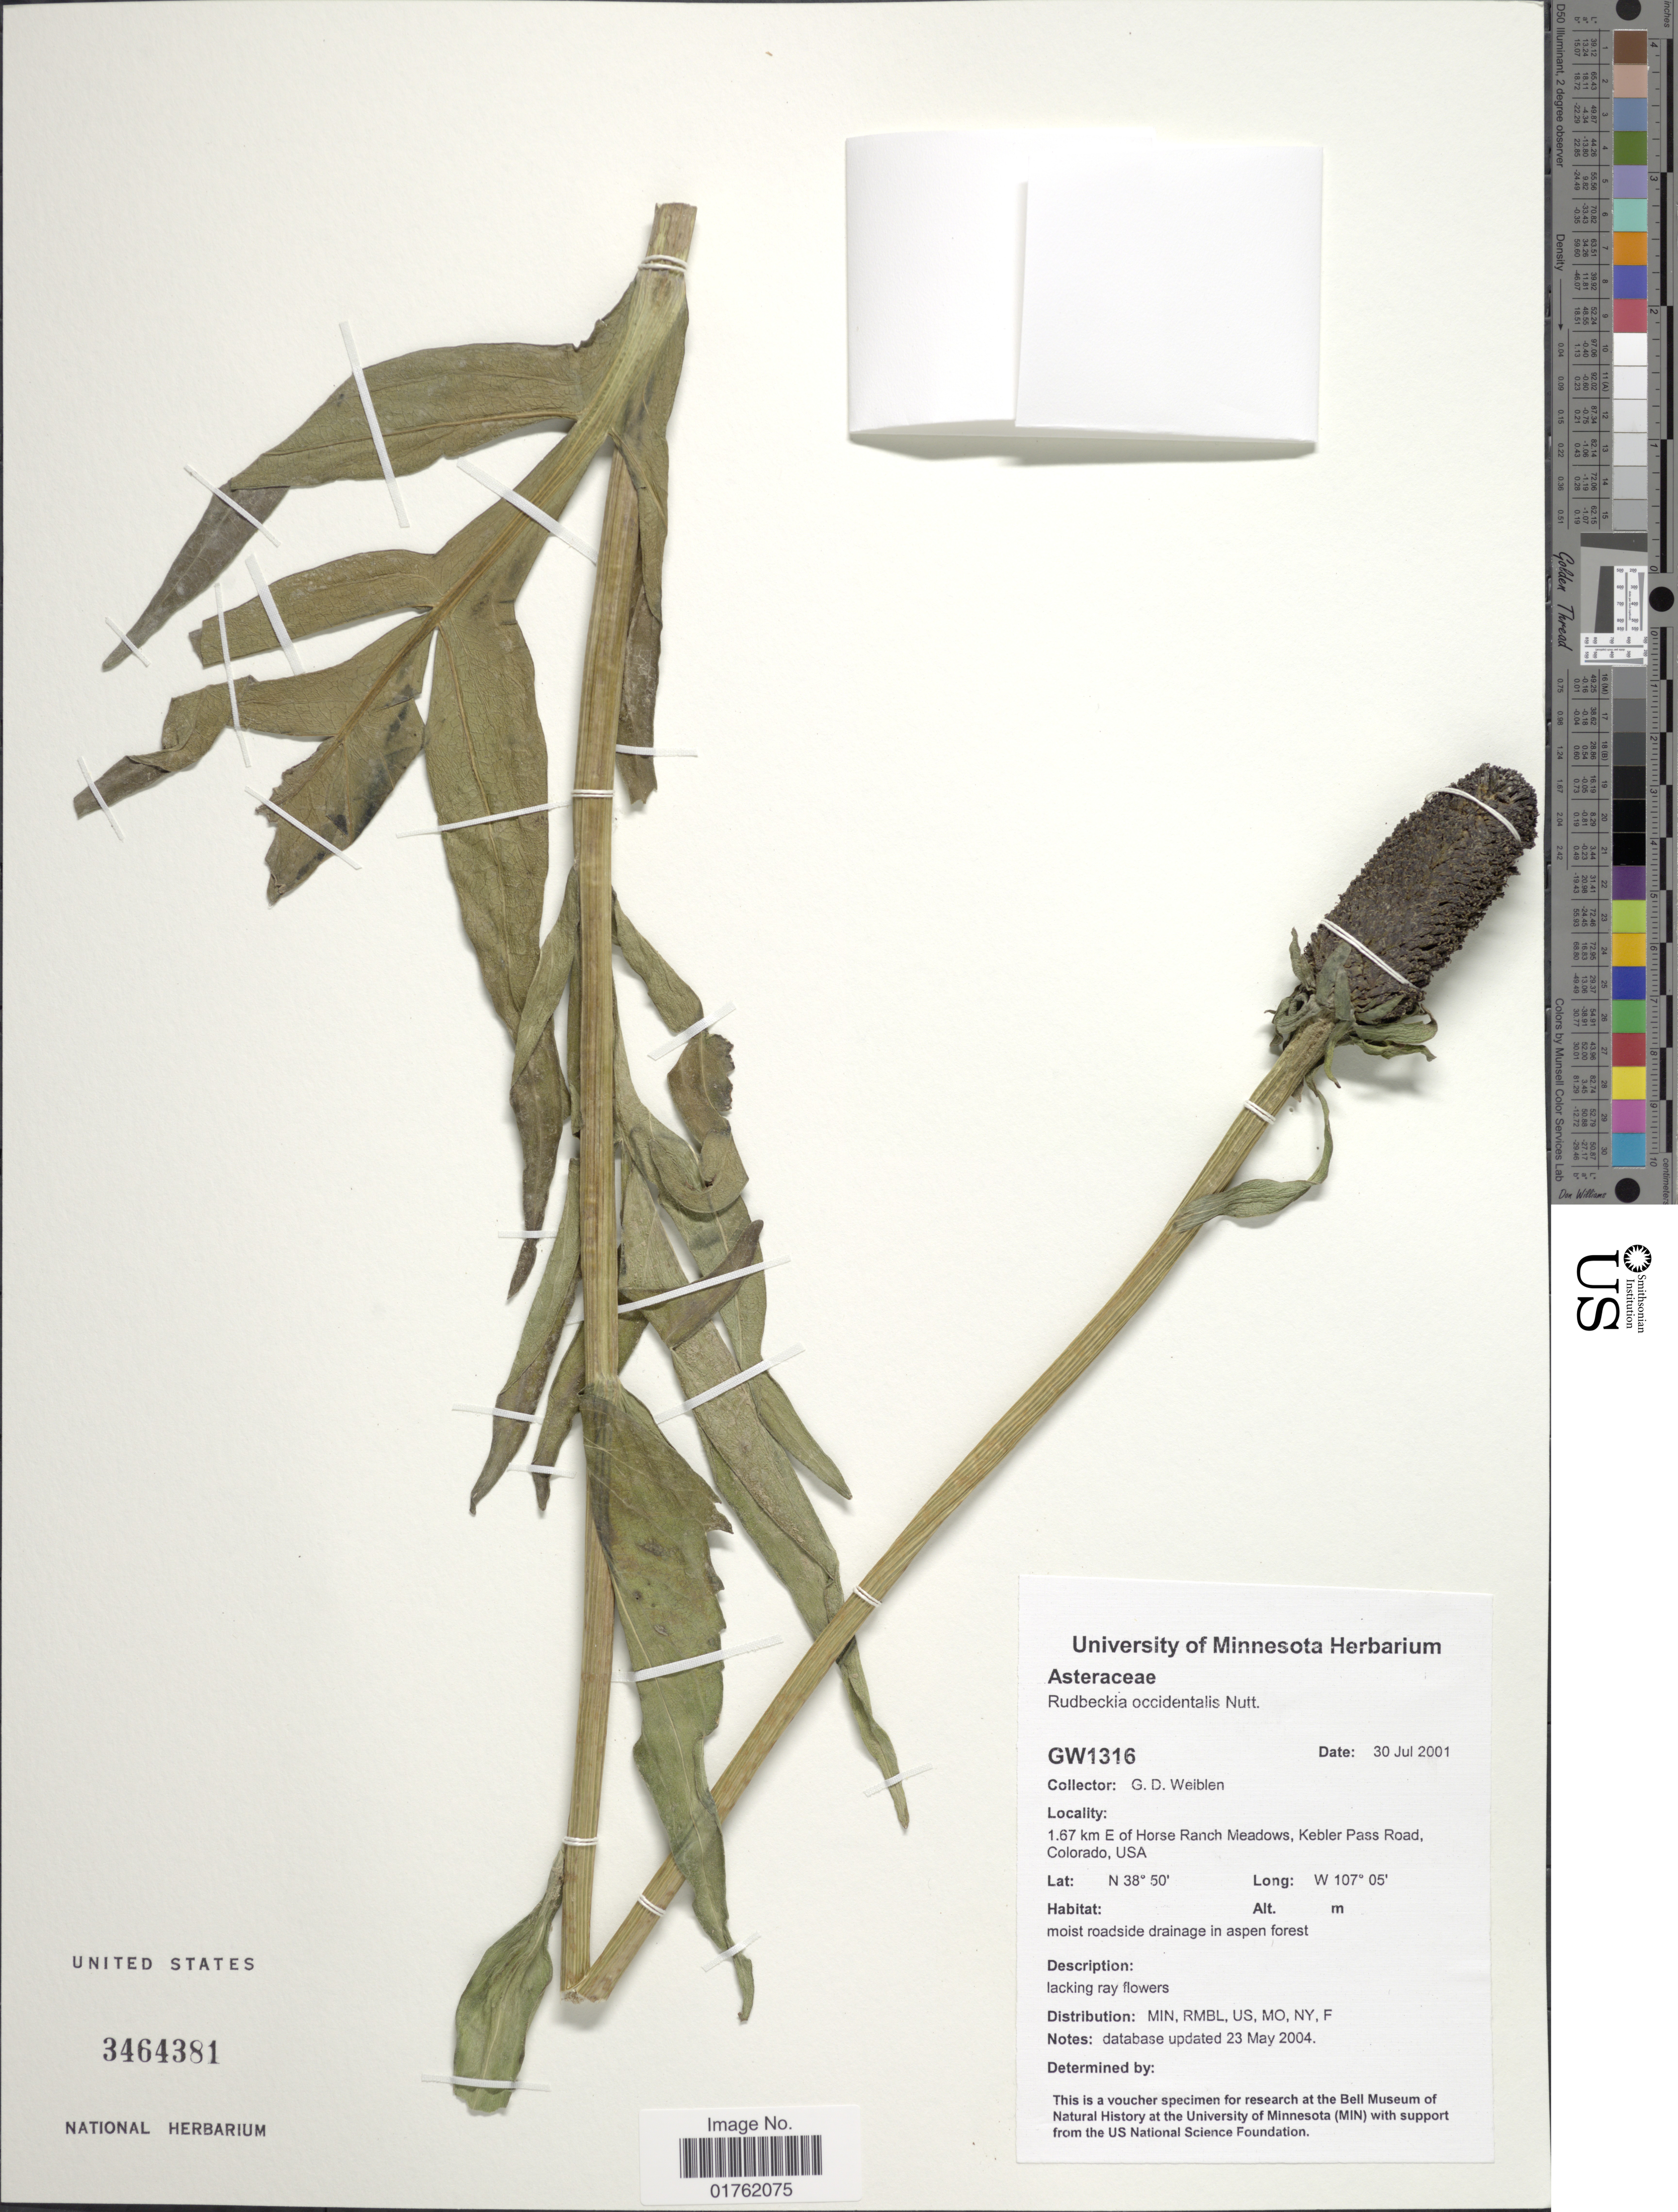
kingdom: Plantae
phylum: Tracheophyta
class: Magnoliopsida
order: Asterales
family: Asteraceae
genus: Ratibida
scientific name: Ratibida columnaris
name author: (Pursh) D. Don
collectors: G. D. Weiblen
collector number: GW1316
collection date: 2001-07-30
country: United States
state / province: Colorado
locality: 1.67 km E of Horse Ranch Meadows, Kebler Pass Road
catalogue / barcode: US 3464381